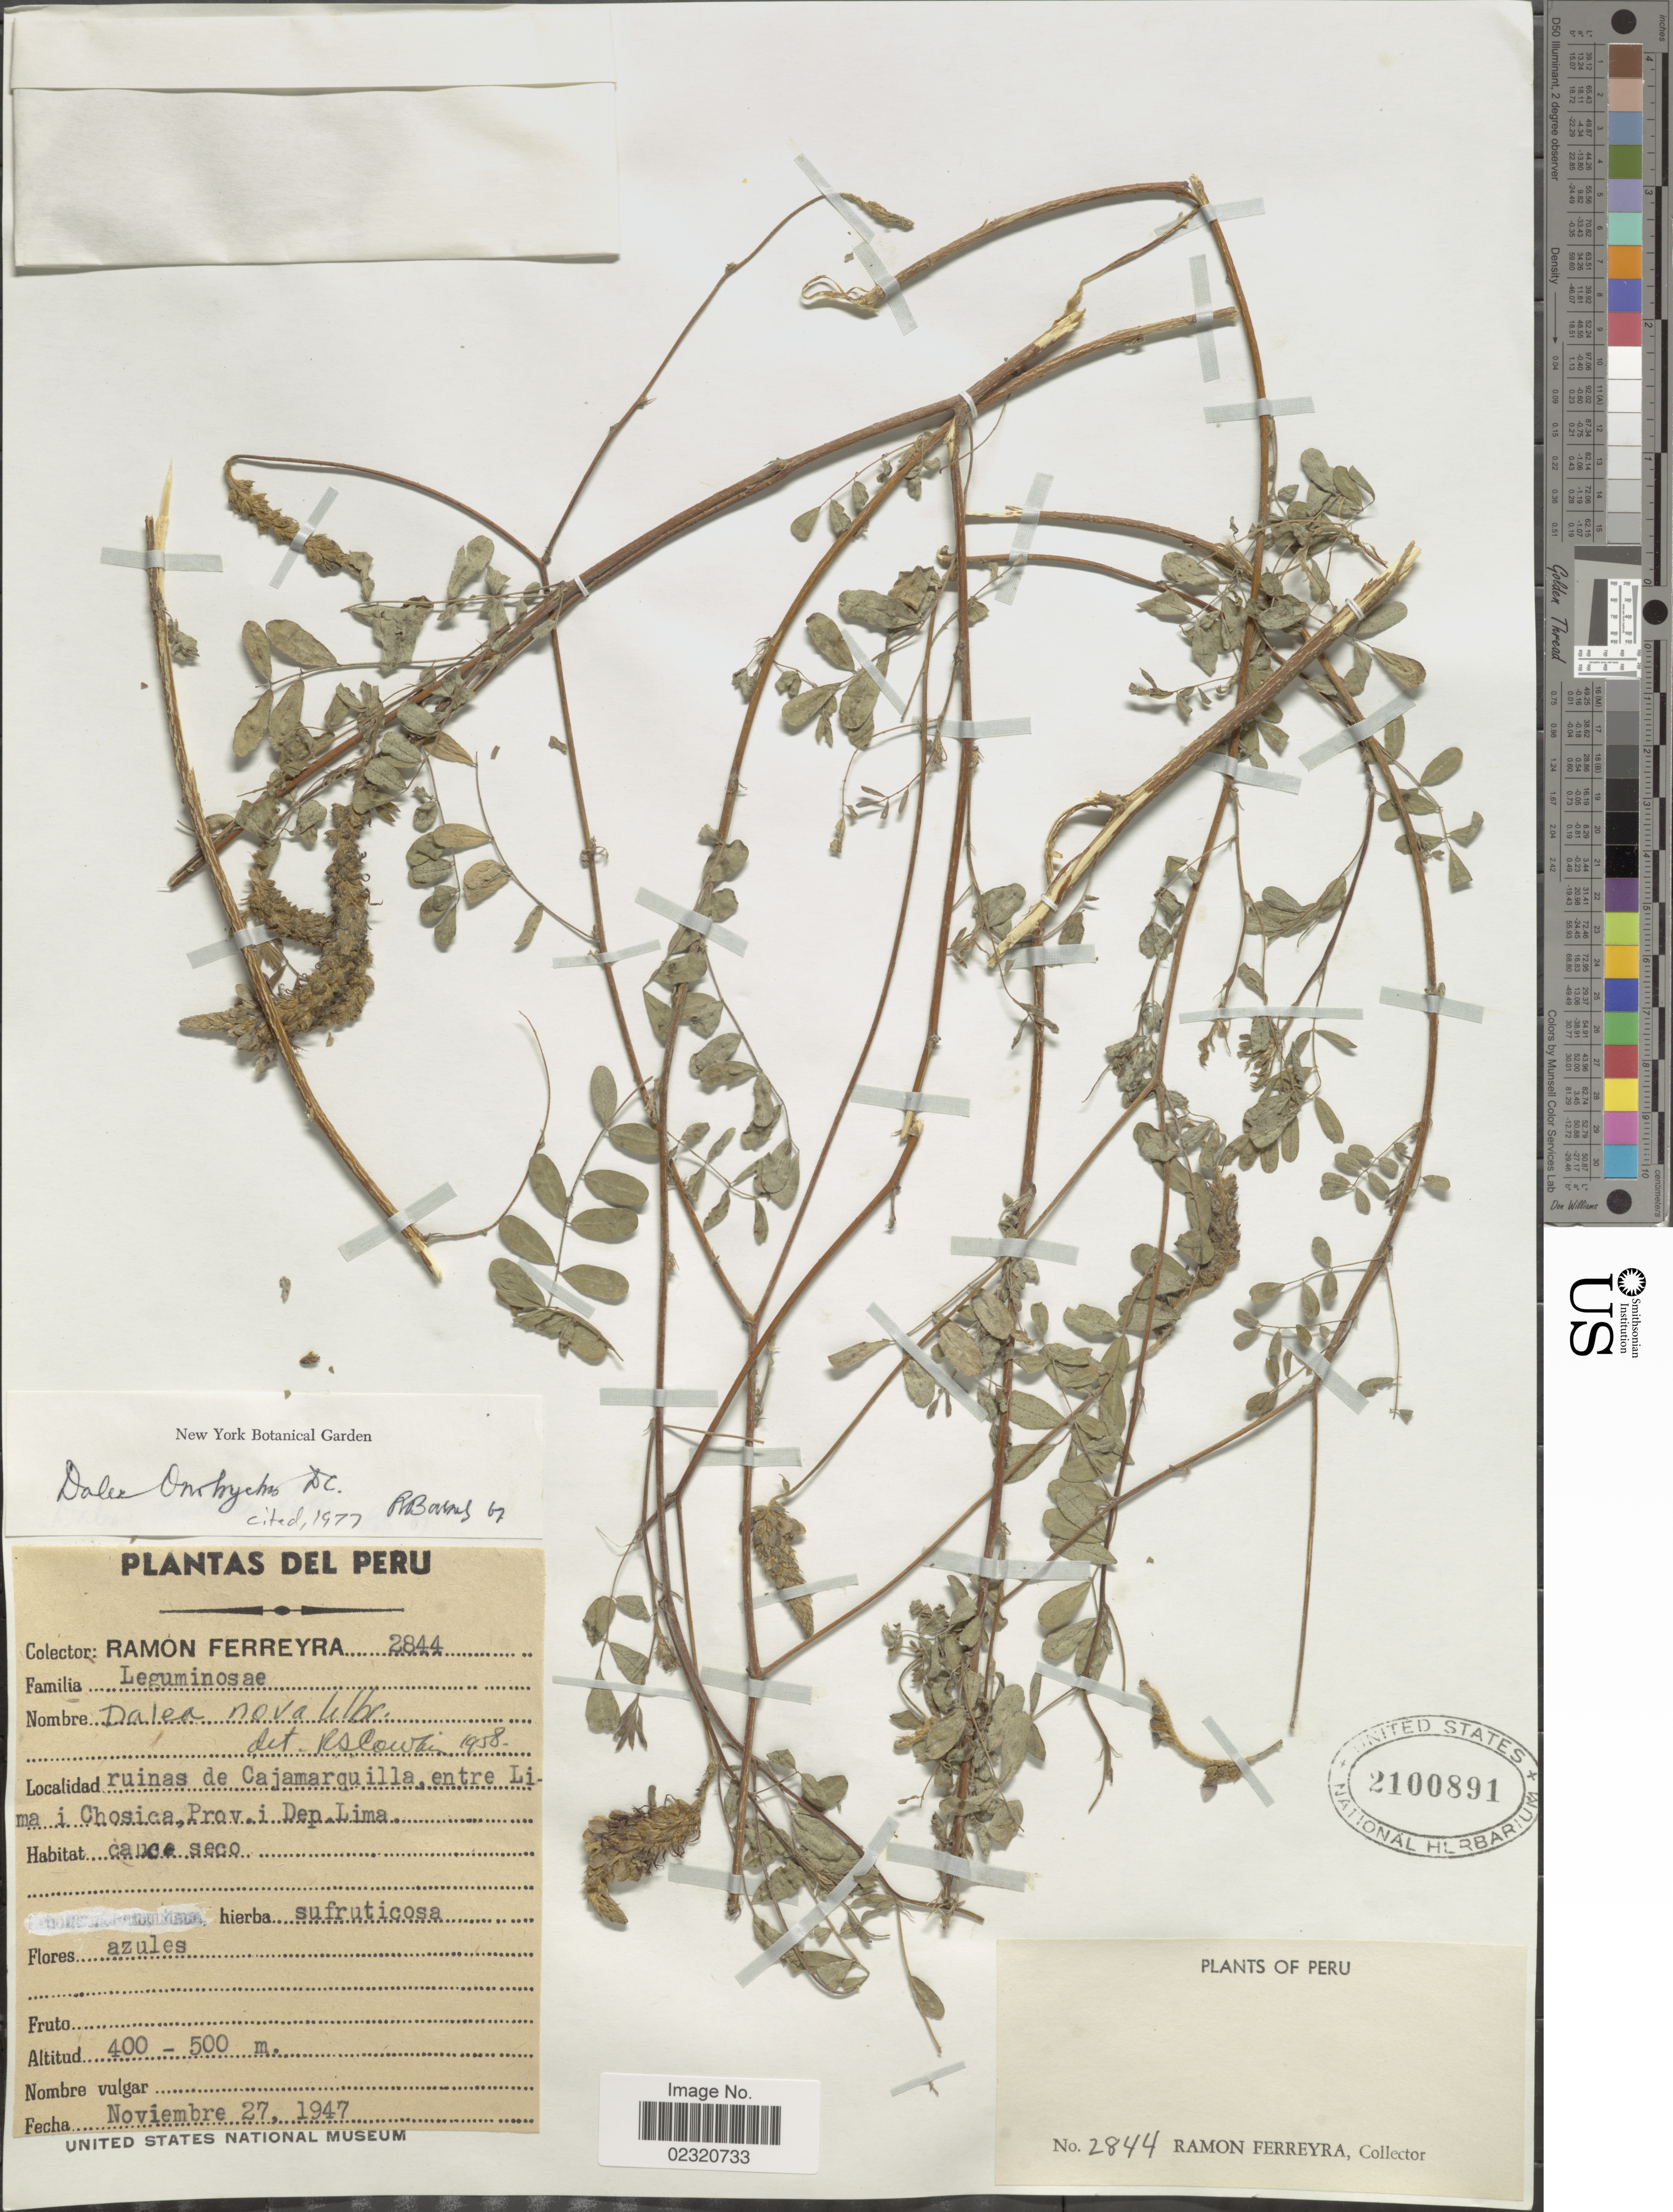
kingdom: Plantae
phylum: Tracheophyta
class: Magnoliopsida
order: Fabales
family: Fabaceae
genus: Dalea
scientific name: Dalea onobrychis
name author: DC.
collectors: R. A. Ferreyra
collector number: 2844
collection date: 1947-11-27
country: Peru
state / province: Lima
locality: Ruinas de Cajamarquilla, entre Lima i Chosica,Prov. I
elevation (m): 400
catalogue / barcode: US 2100891